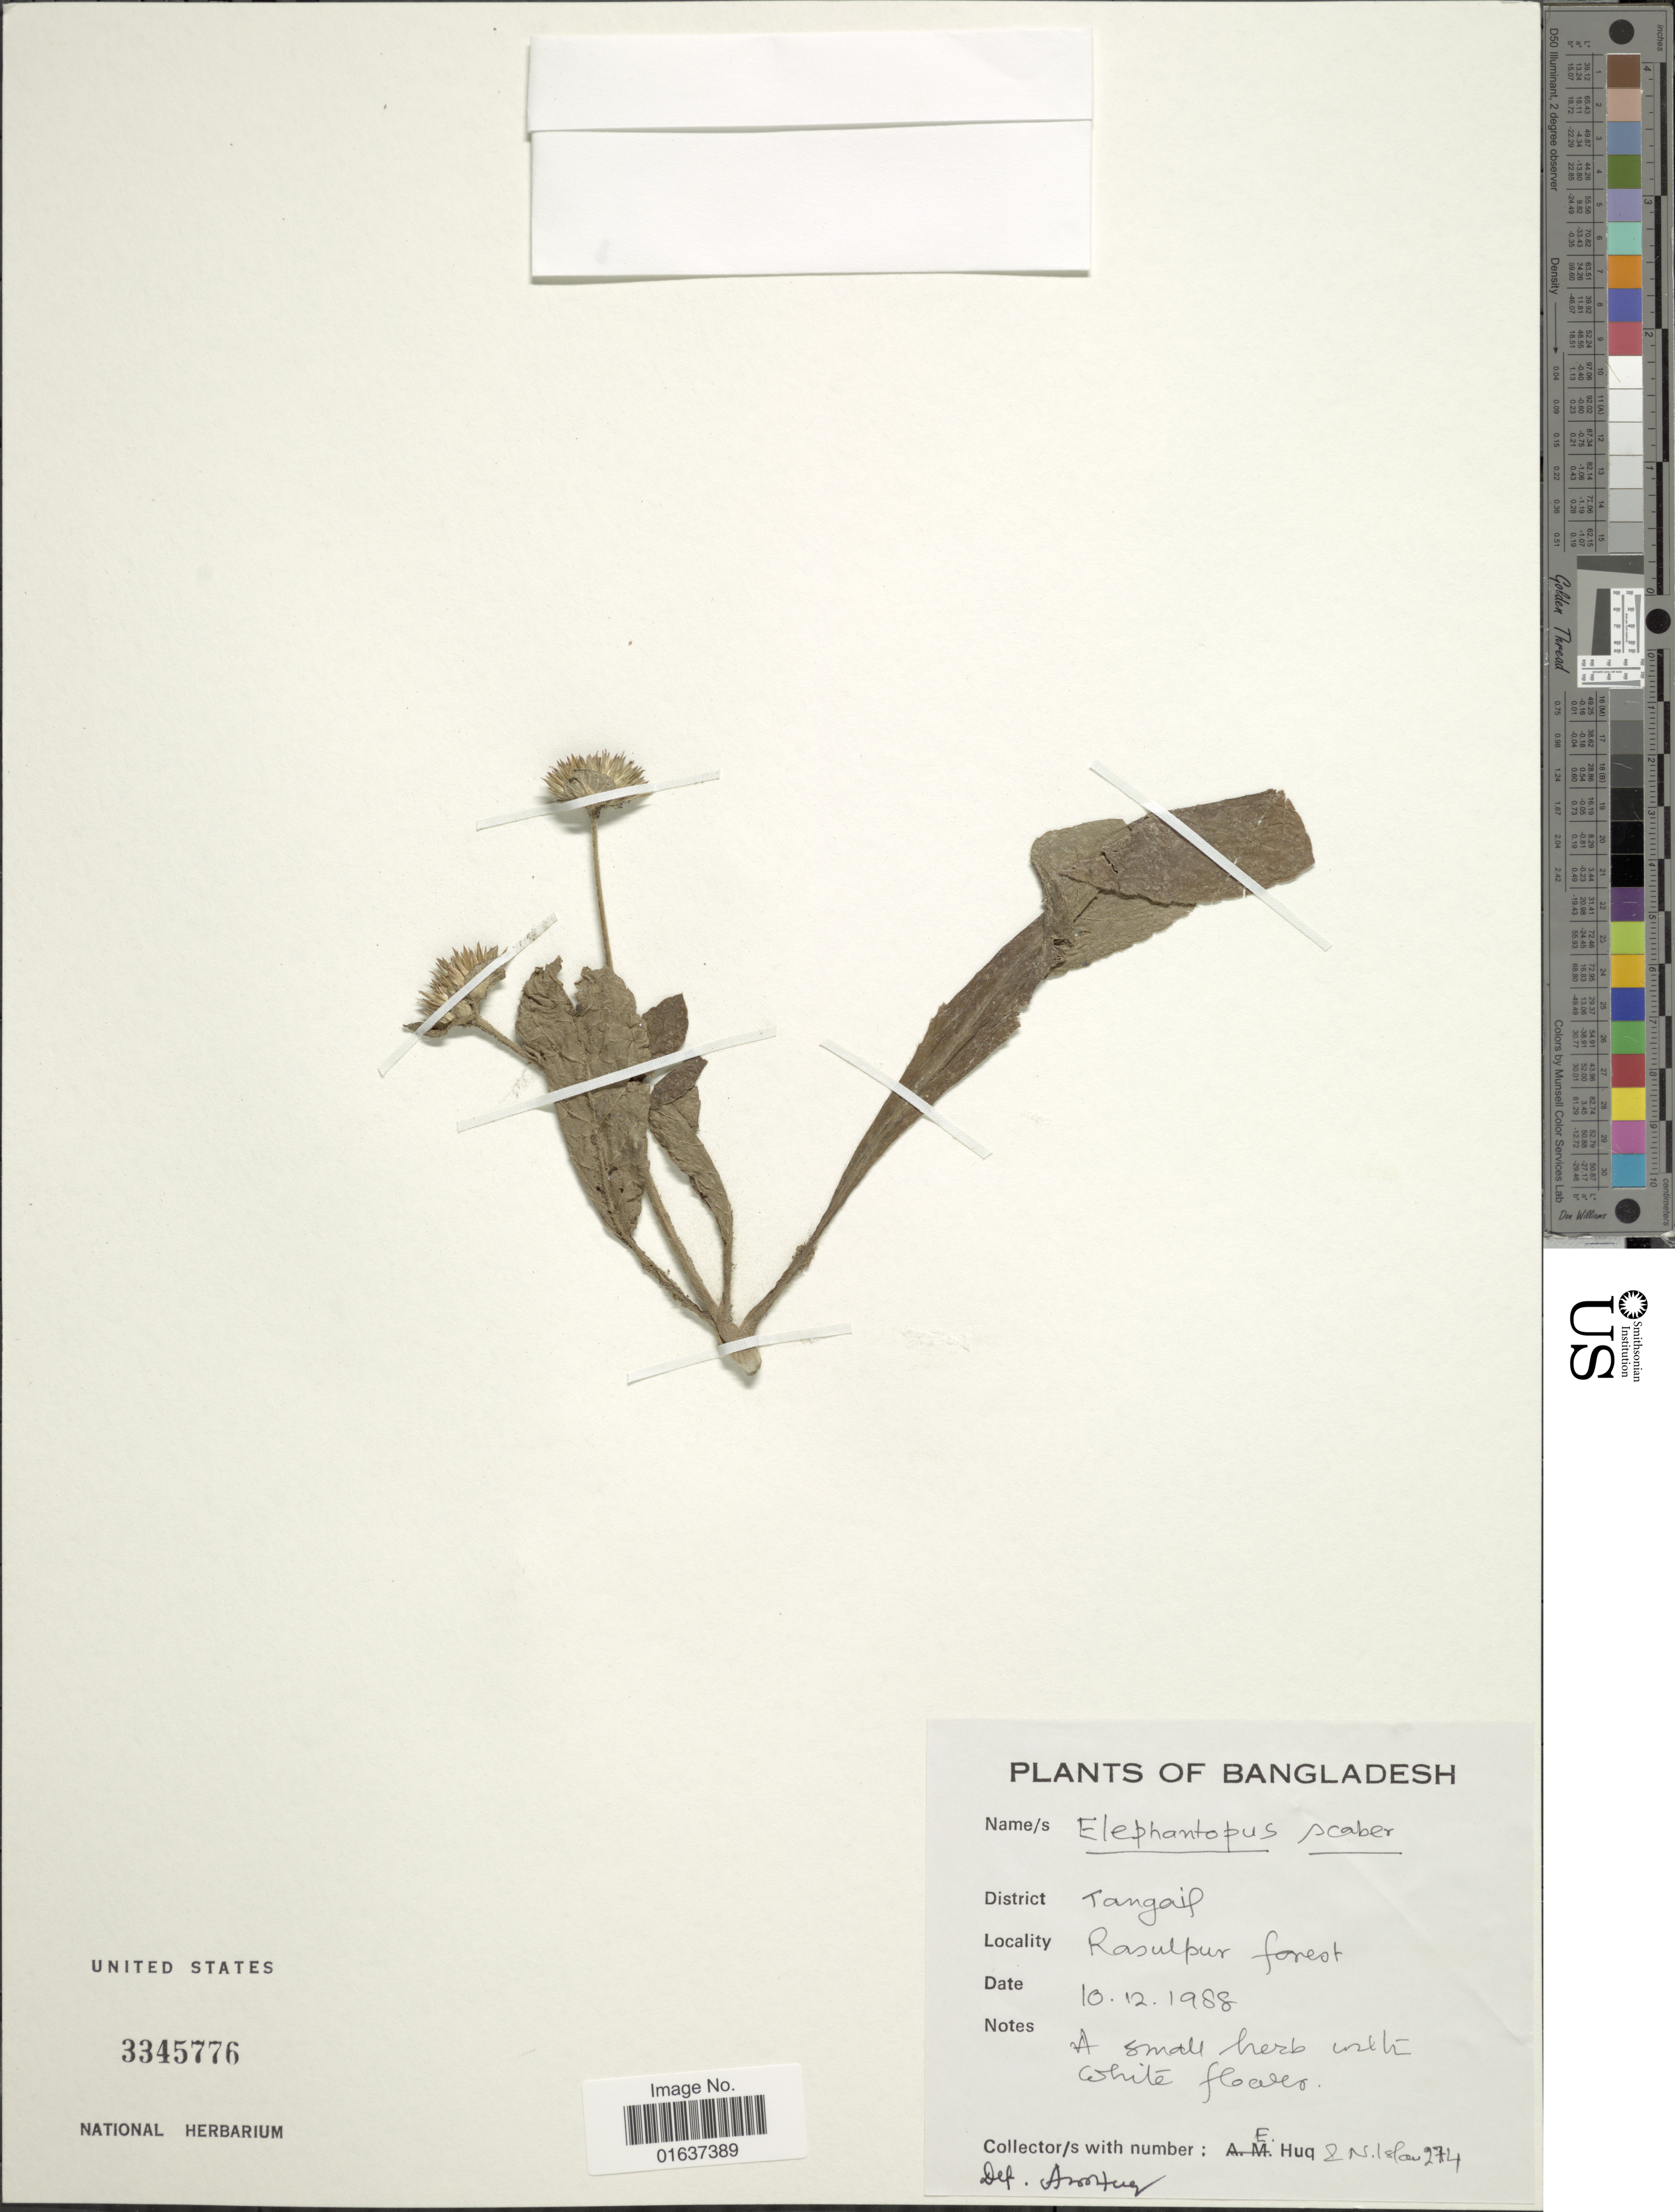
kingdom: Plantae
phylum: Tracheophyta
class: Magnoliopsida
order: Asterales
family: Asteraceae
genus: Elephantopus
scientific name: Elephantopus scaber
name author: L.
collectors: E. Hug & N. Islam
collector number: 274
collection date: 1988-12-10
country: Bangladesh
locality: District Tangail, Rasalpur forest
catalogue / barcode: US 3345776